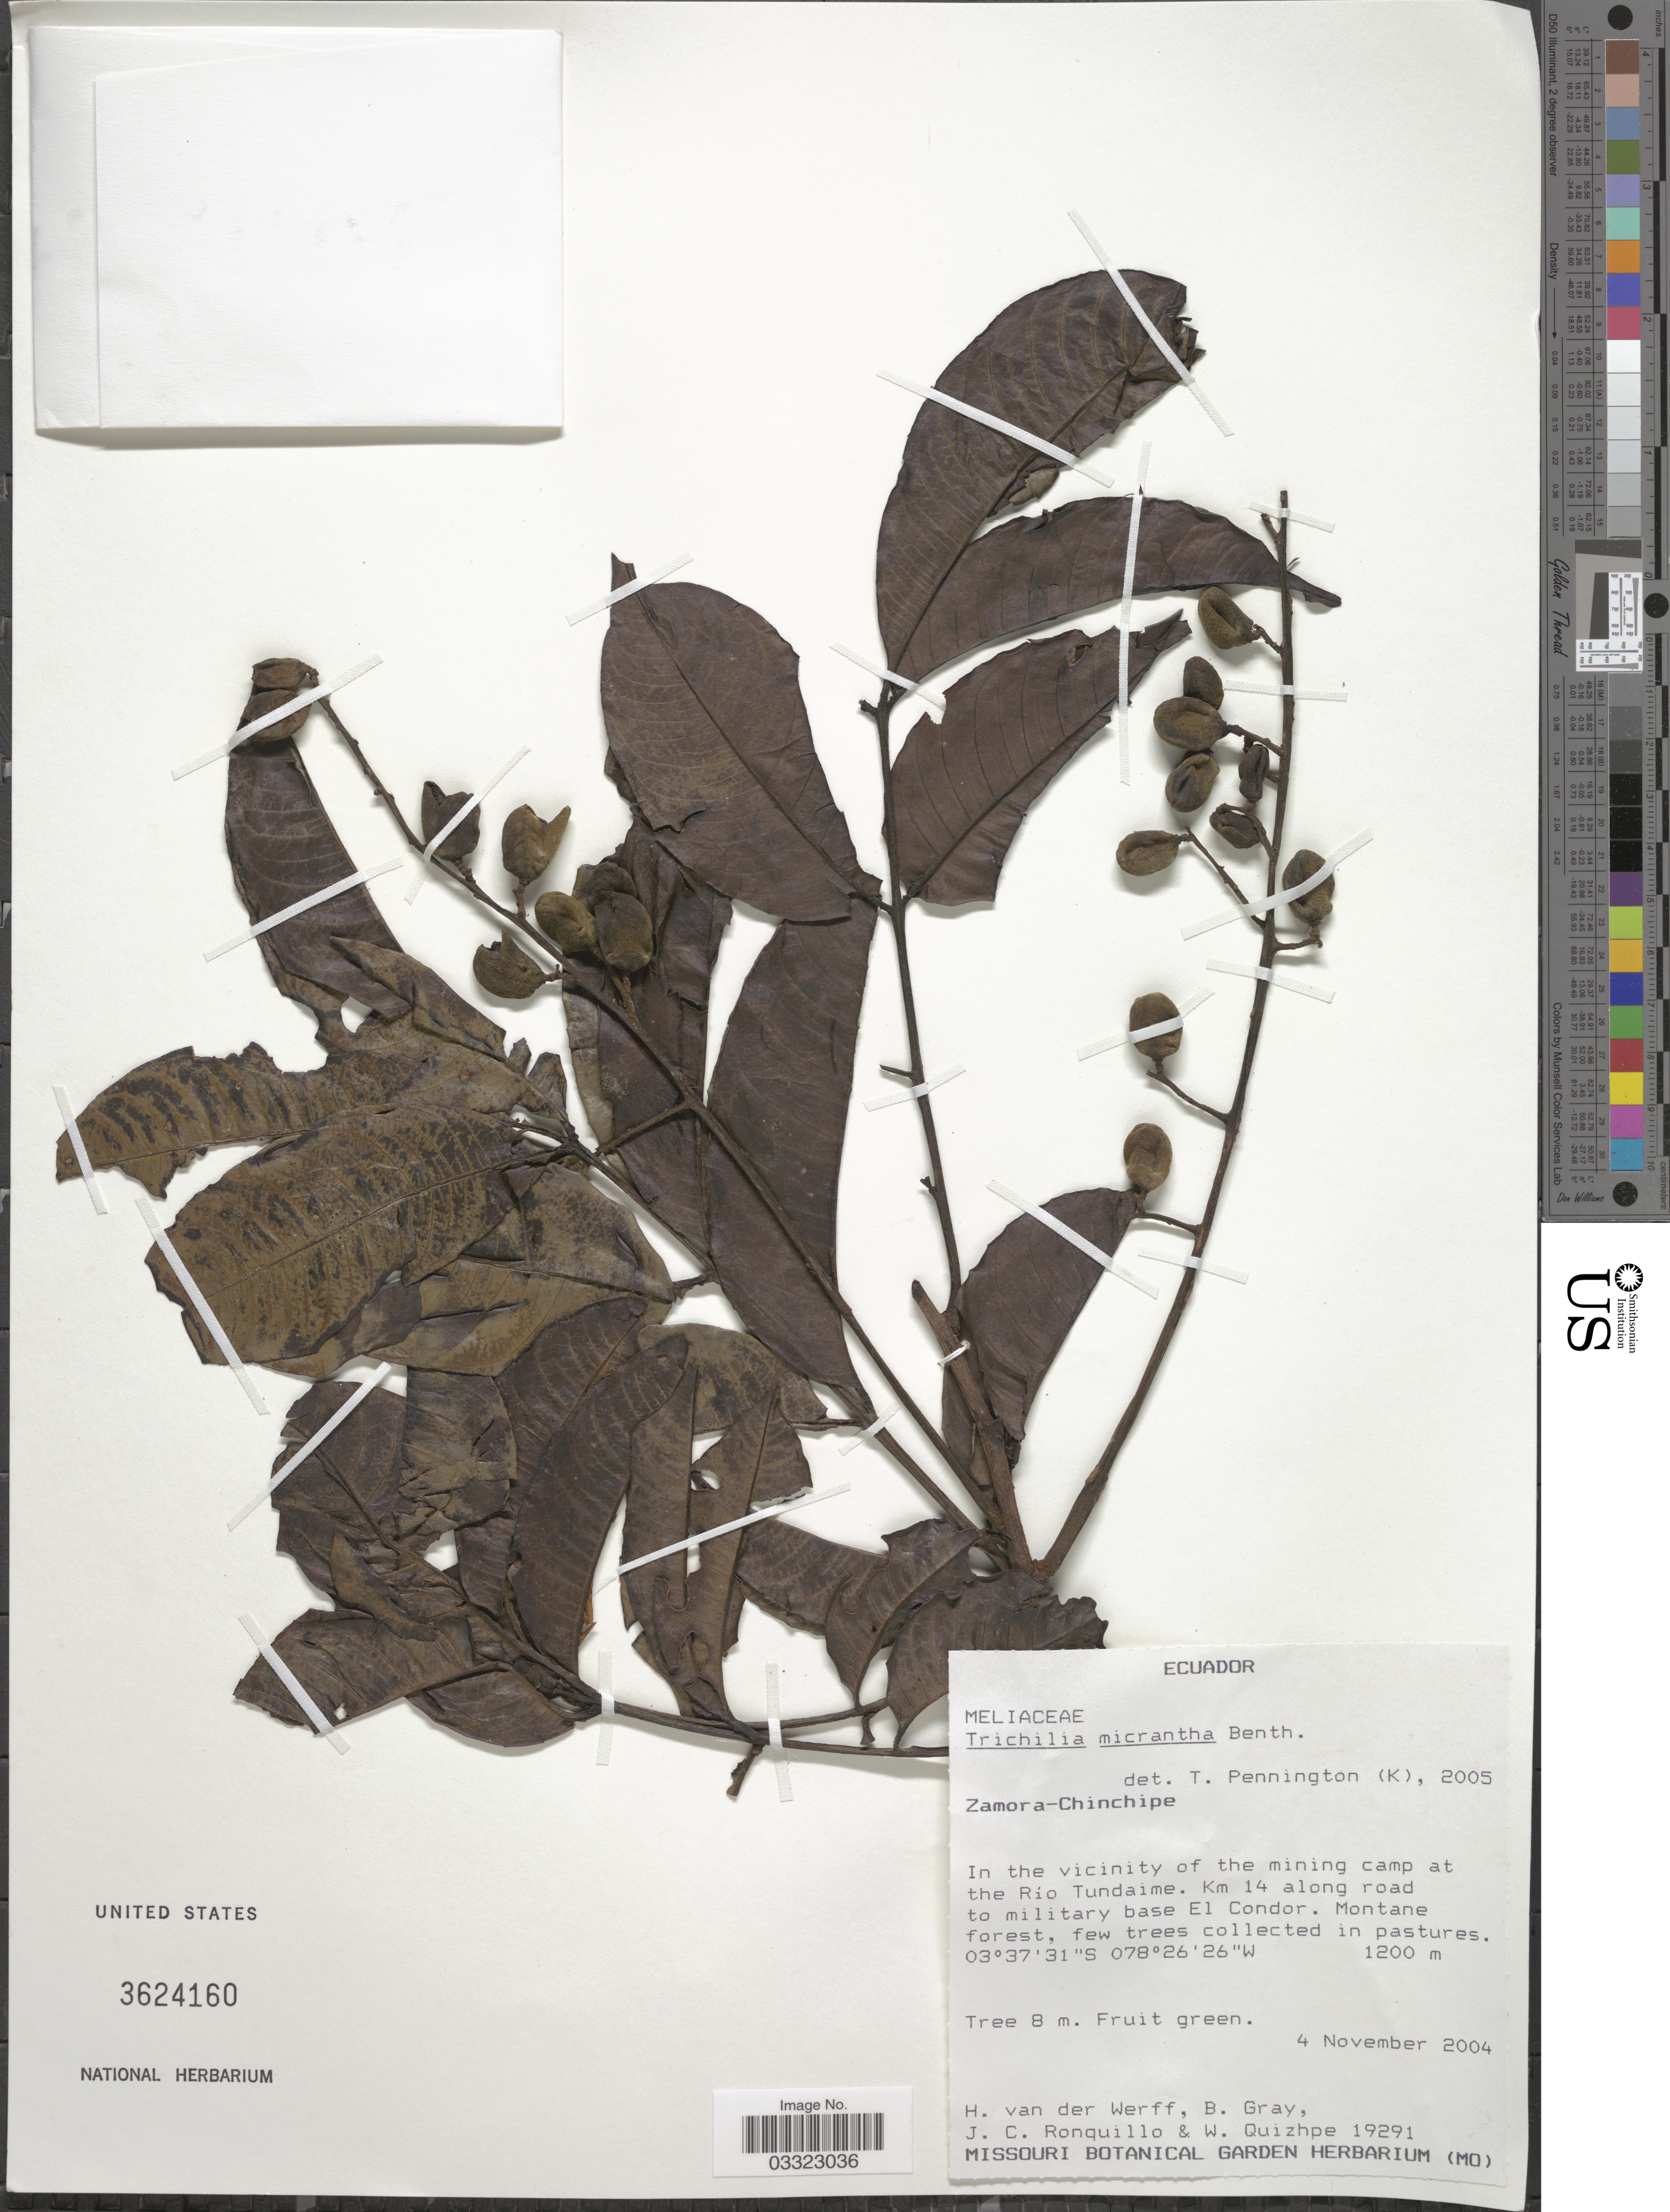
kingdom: Plantae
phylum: Tracheophyta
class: Magnoliopsida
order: Sapindales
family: Meliaceae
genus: Trichilia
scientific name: Trichilia micrantha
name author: Benth.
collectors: H. van der Werff, B. Gray, J. Ronquillo & W. Quizhpe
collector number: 19291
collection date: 2004-11-04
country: Ecuador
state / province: Zamora-Chinchipe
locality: In the vicinity of the mining camp at the Río Tundaime. Km 14 along road to military base El Condor.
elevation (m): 1200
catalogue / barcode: US 3624160